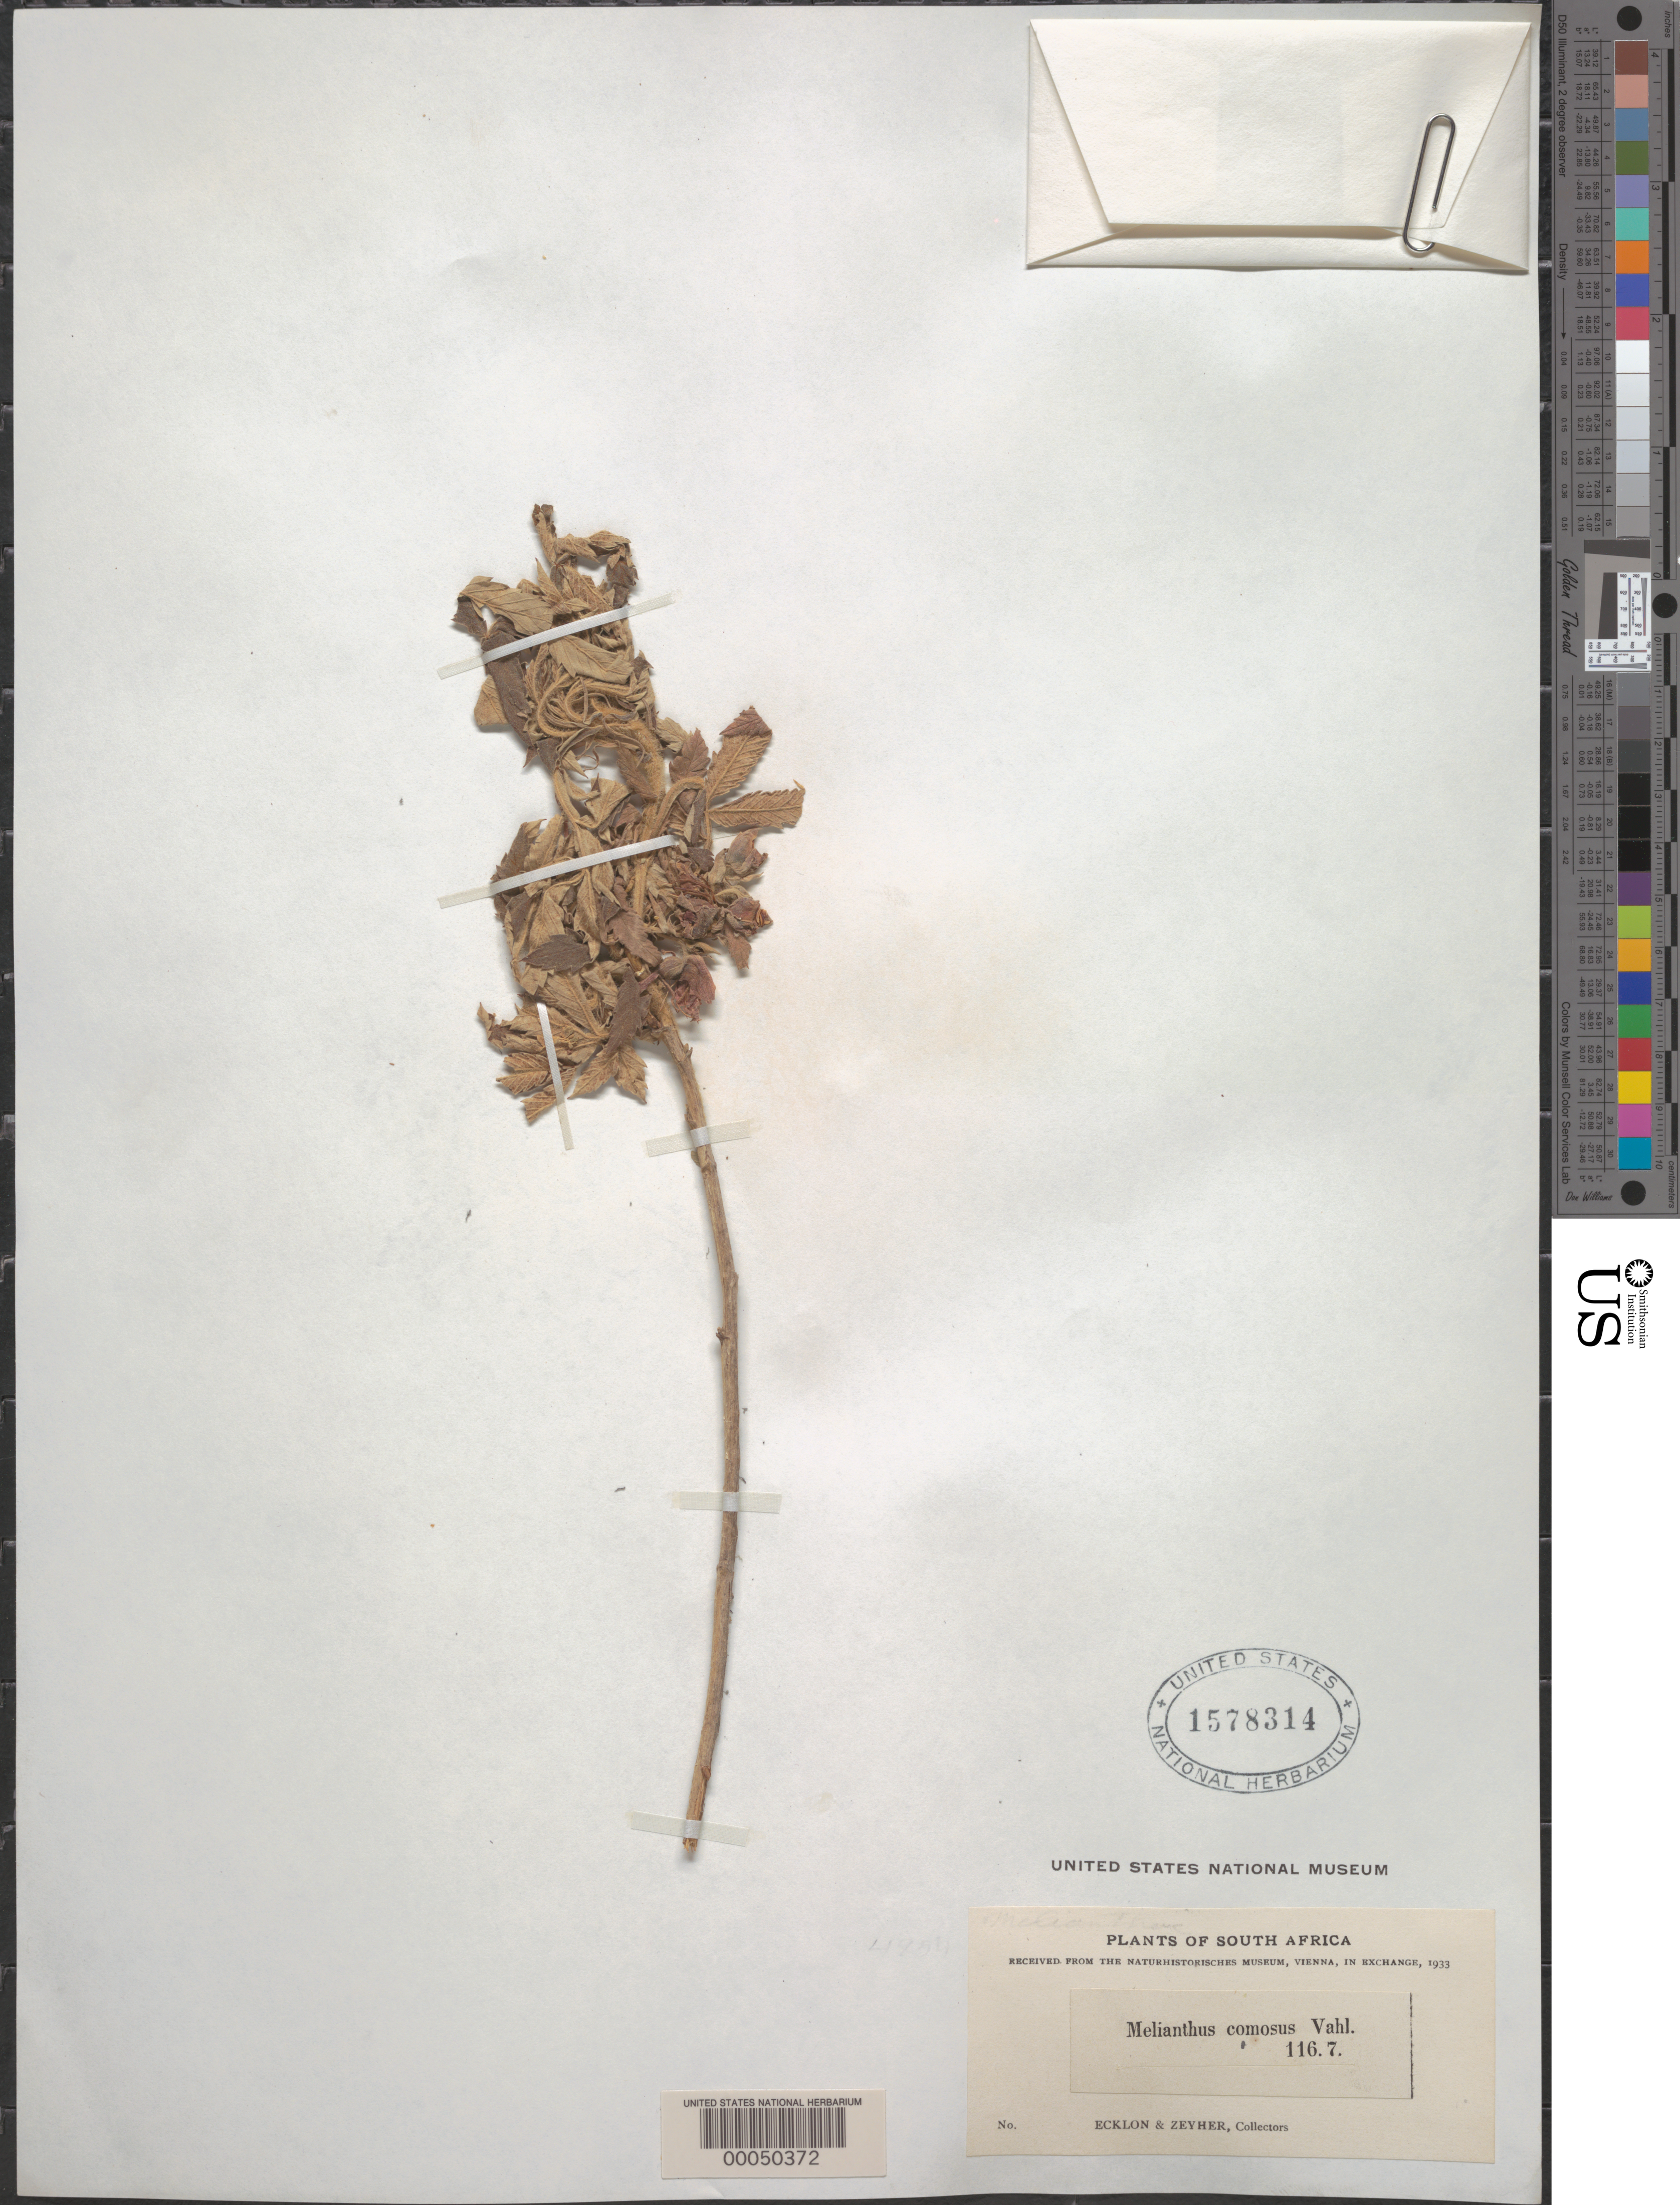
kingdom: Plantae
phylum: Tracheophyta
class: Magnoliopsida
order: Geraniales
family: Melianthaceae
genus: Melianthus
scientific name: Melianthus comosus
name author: Vahl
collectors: C. F. Ecklon & C. Zeyher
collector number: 116.7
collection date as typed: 1933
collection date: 1933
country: South Africa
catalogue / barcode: US 1578314